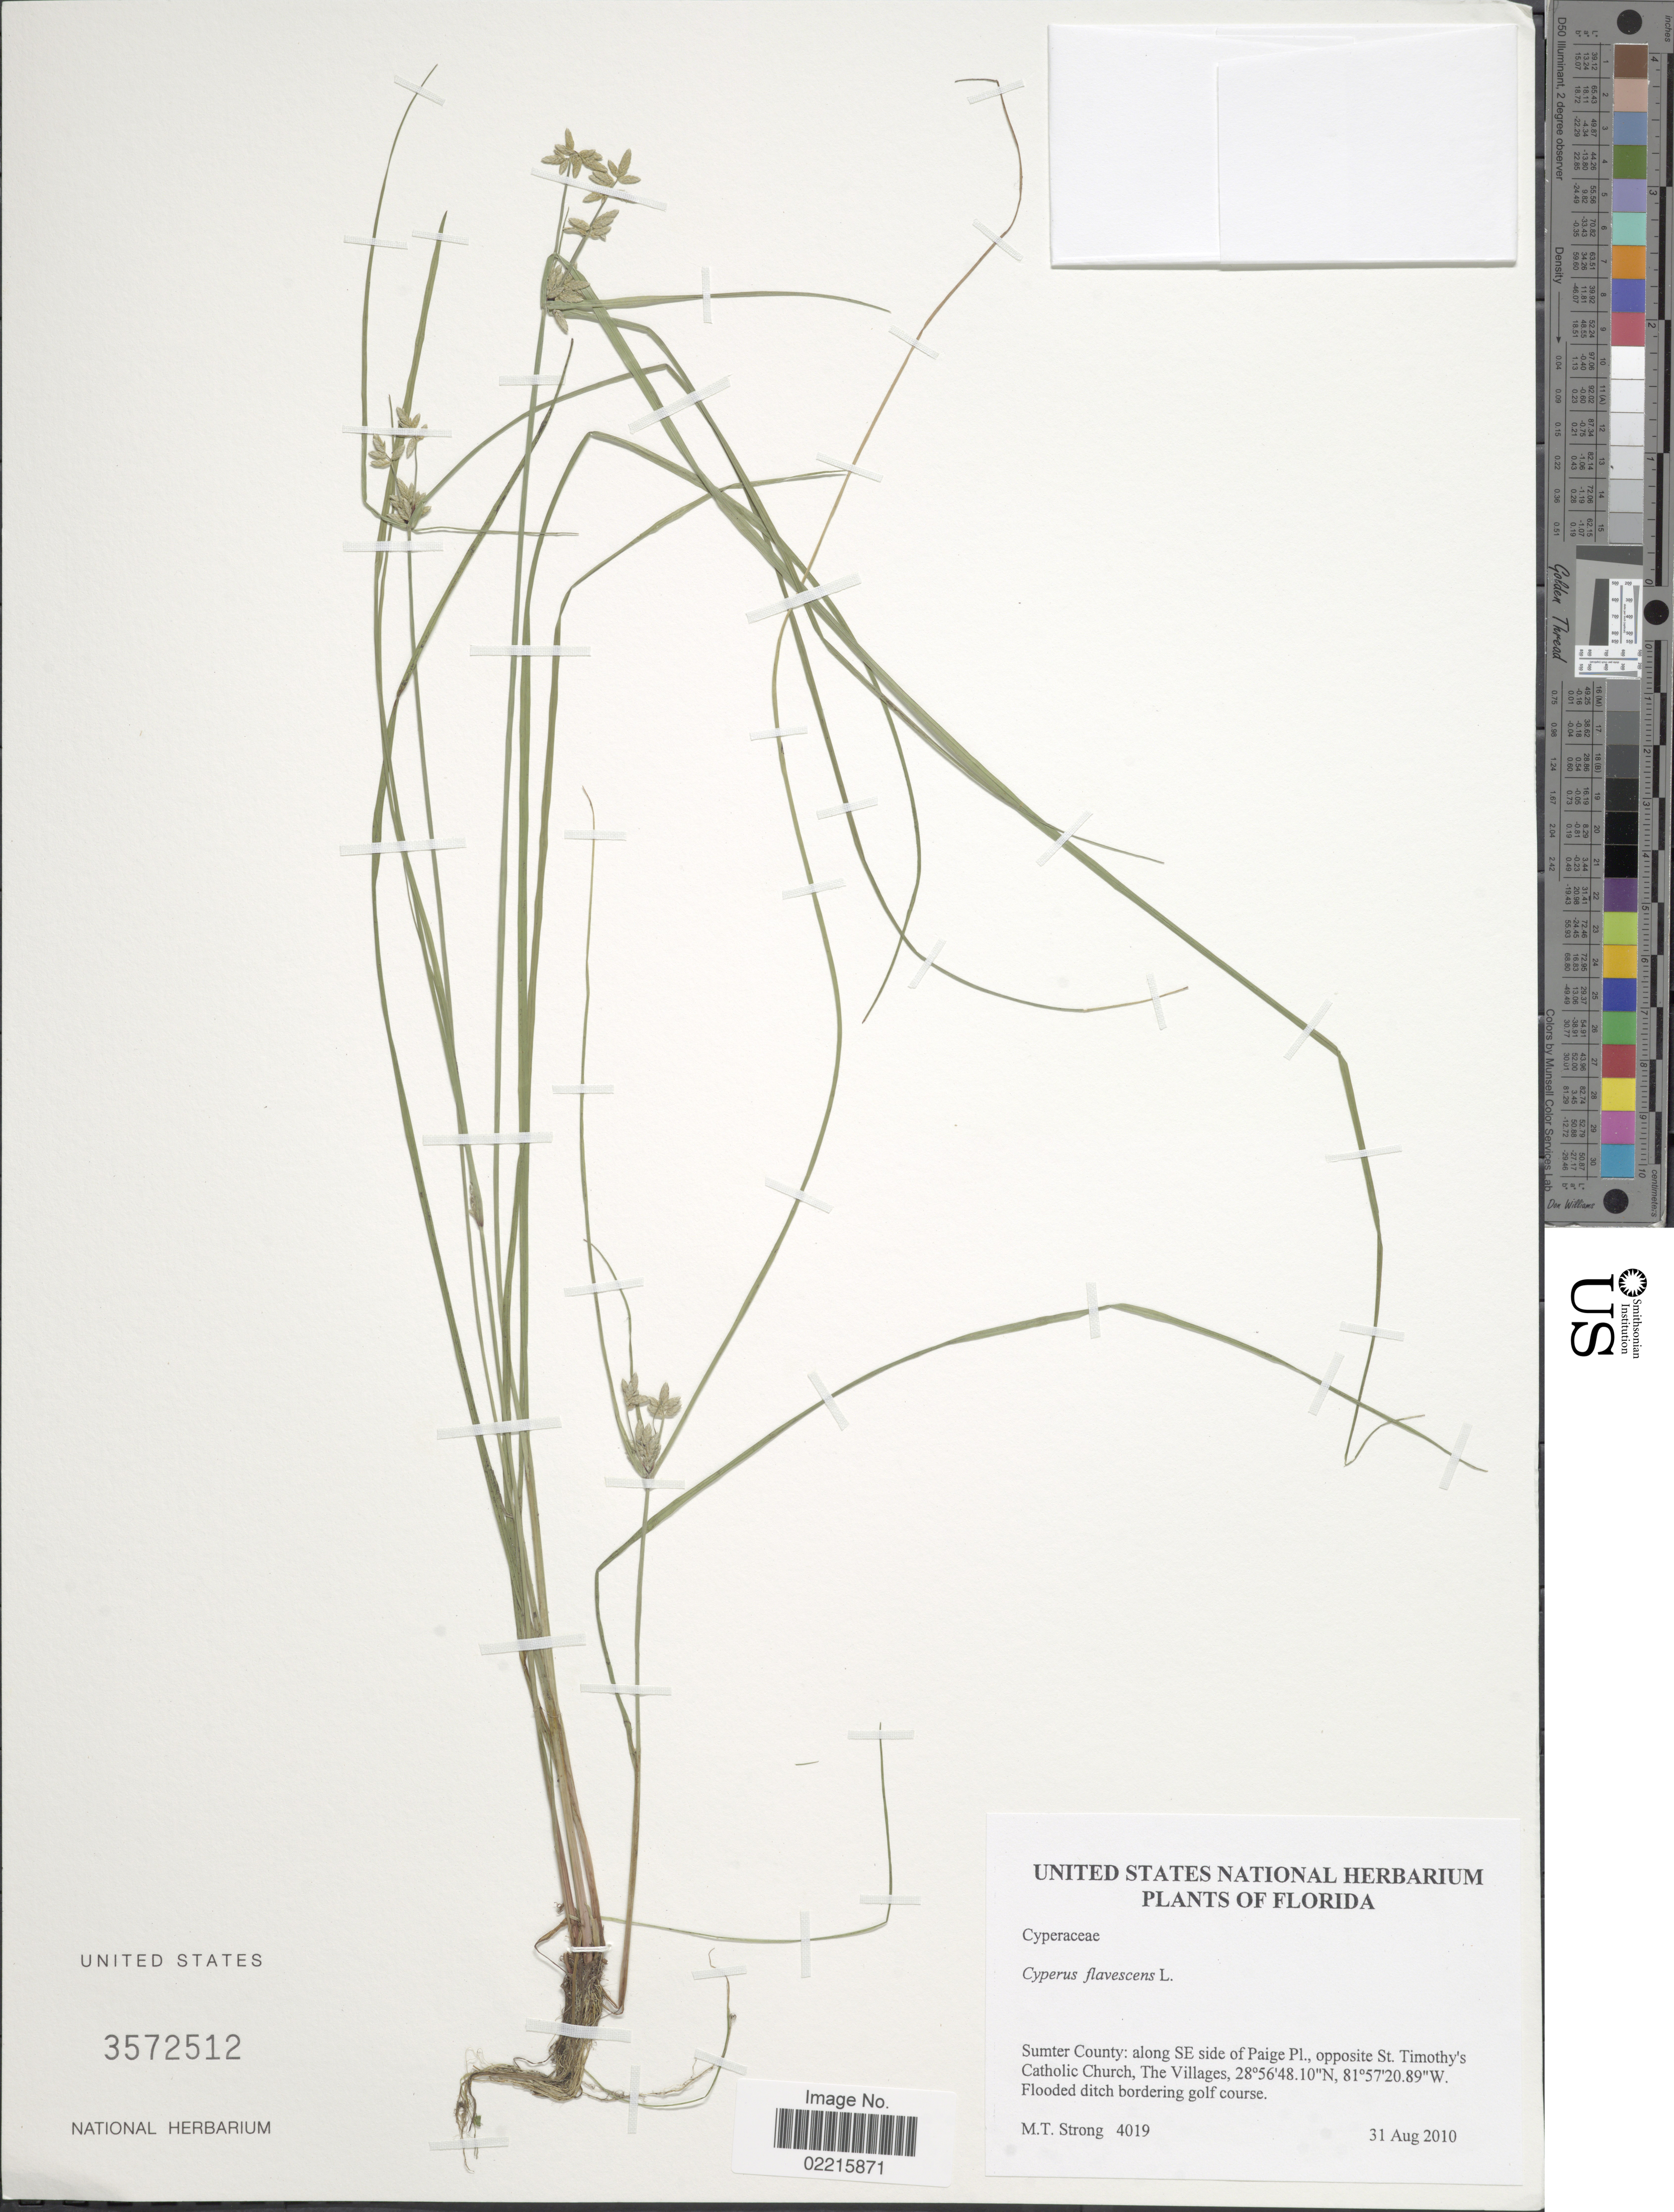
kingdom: Plantae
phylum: Tracheophyta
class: Liliopsida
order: Poales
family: Cyperaceae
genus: Cyperus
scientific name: Cyperus flavescens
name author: L.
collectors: M. T. Strong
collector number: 4019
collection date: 2010-08-31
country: United States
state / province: Florida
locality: Sumter County: along SE side of Paige Pl., opposite St. Timothy's Catholic Cgurch, The Villages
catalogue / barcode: US 3572512